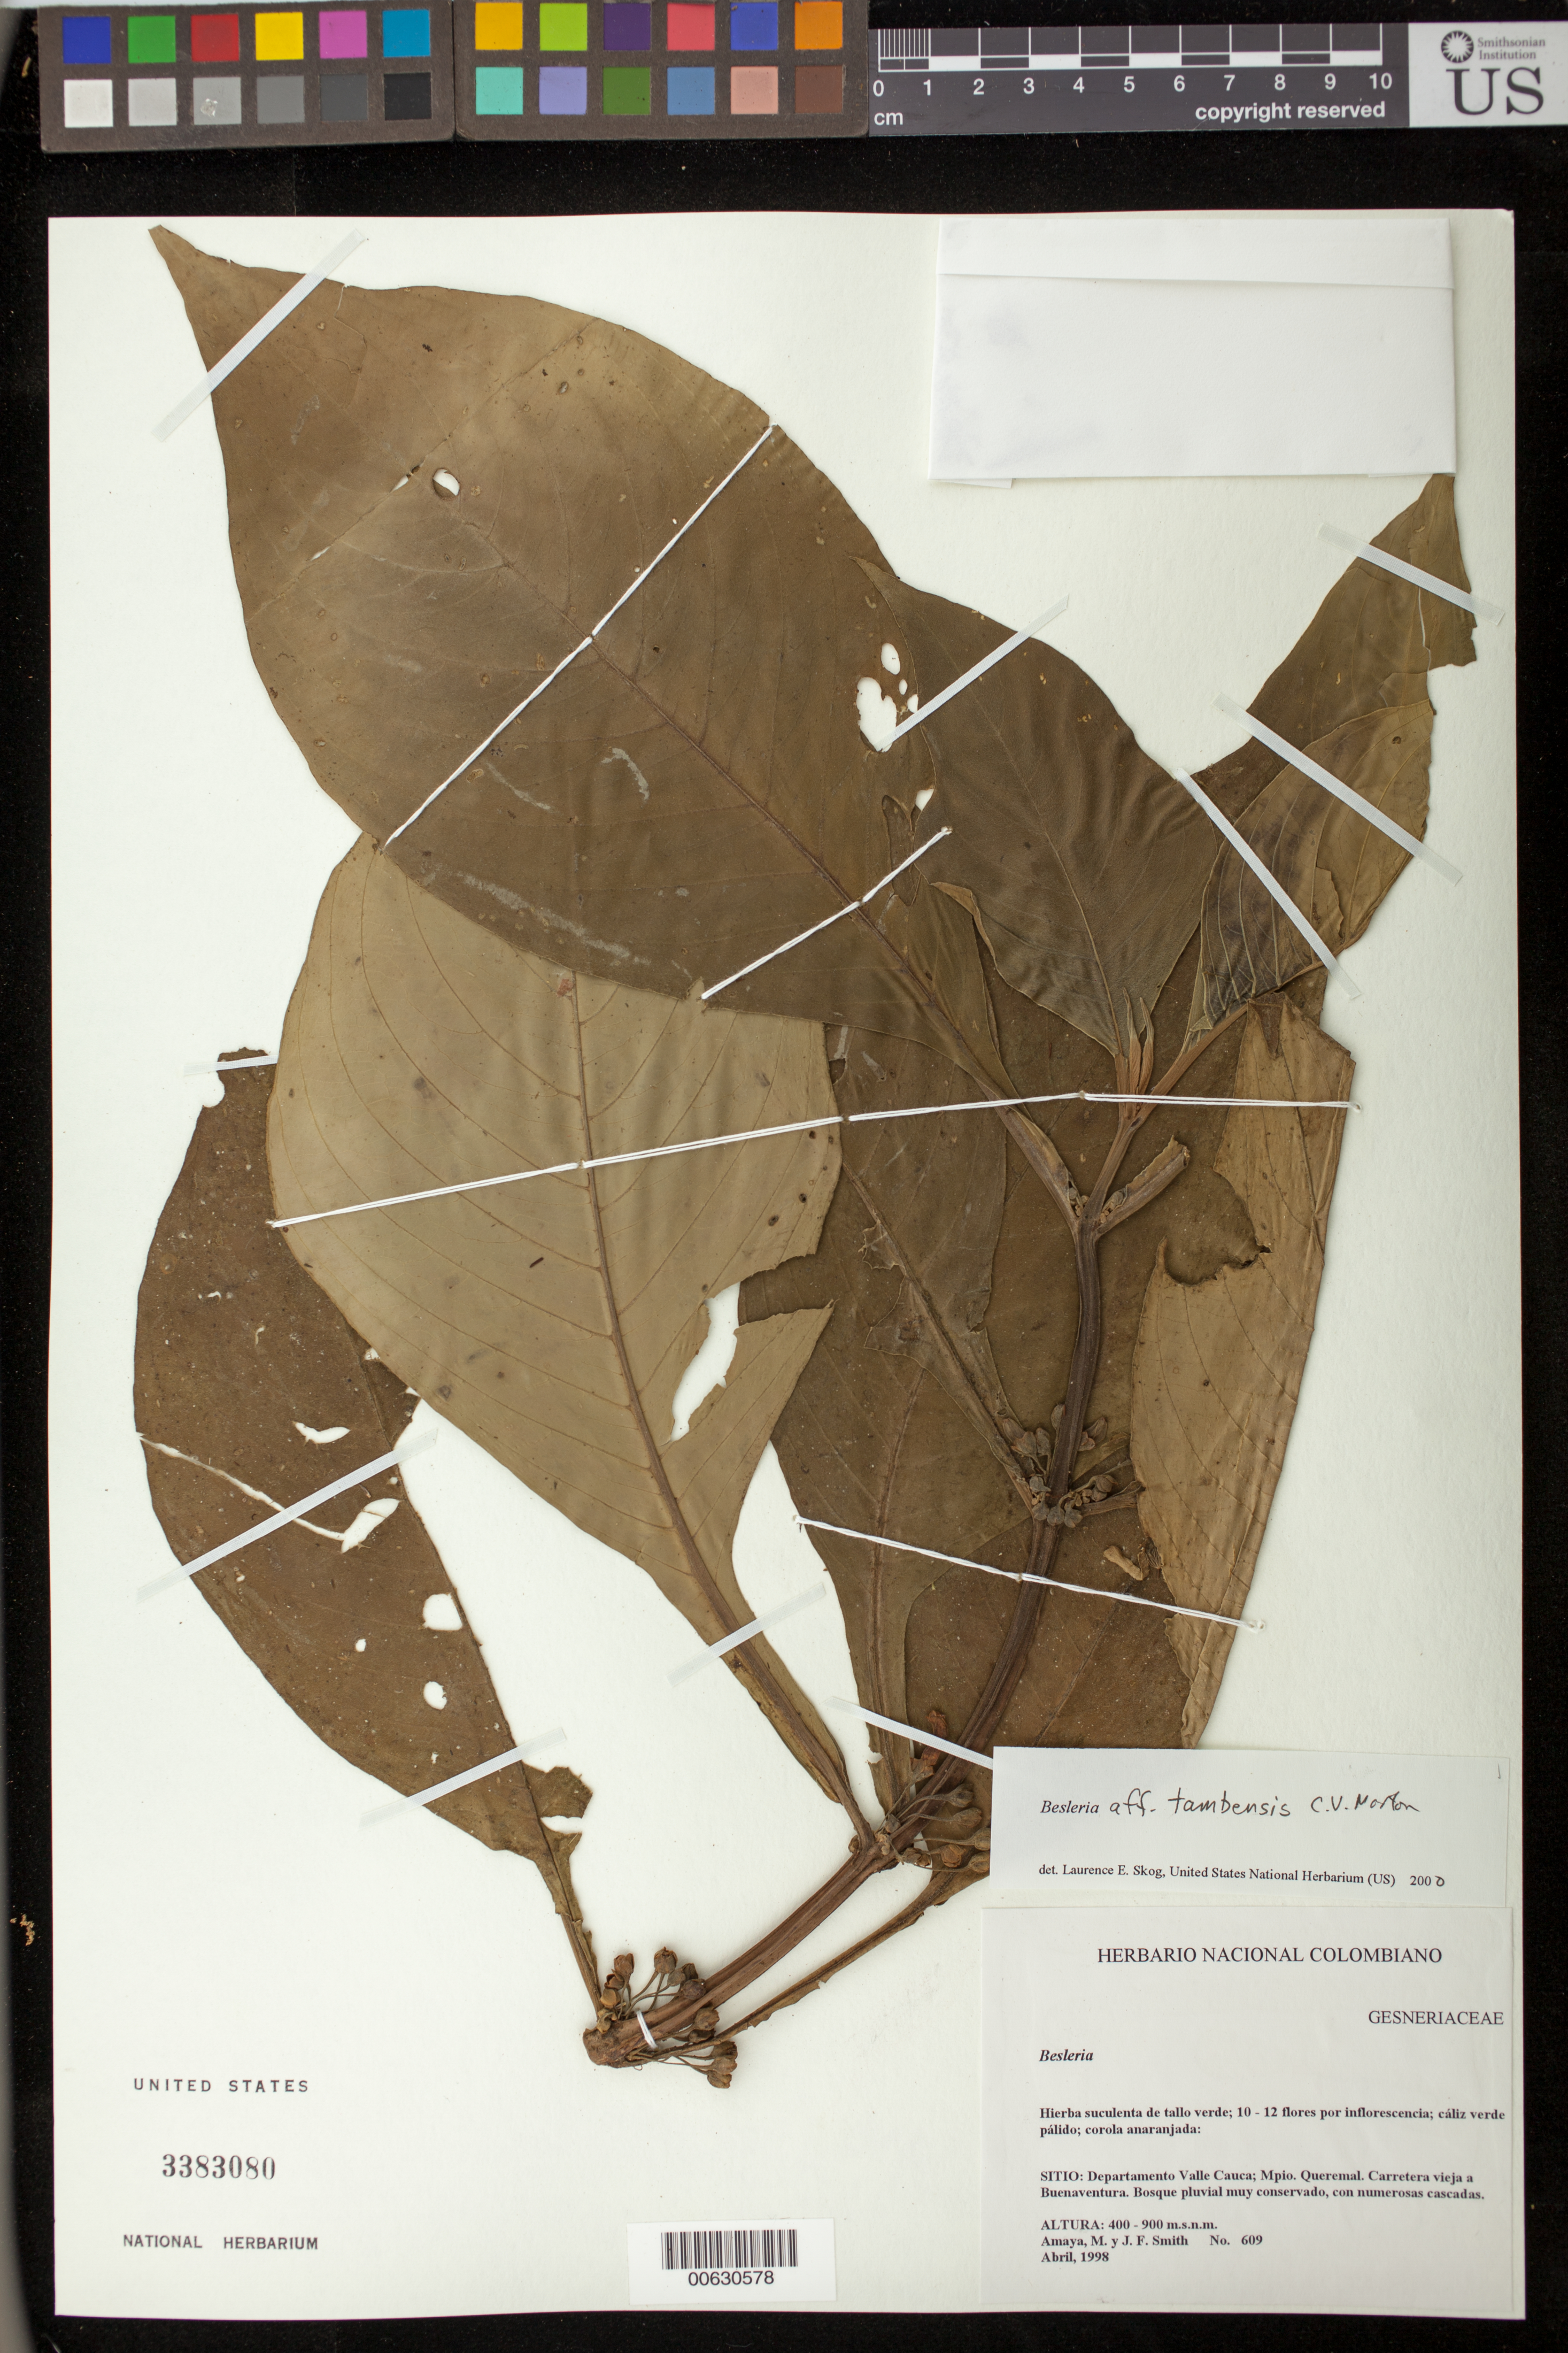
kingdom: Plantae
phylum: Tracheophyta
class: Magnoliopsida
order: Lamiales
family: Gesneriaceae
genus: Besleria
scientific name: Besleria tambensis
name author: C.V. Morton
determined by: Skog, Laurence E.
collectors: M. Amaya & J. F. Smith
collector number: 609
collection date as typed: Apr 1998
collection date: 1998-04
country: Colombia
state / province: Valle del Cauca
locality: Mpio. Queremal. Carretera vieja a Buenaventura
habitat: Bosque pluvial muy conservado, con numerosas cascadas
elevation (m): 400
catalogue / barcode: US 3383080